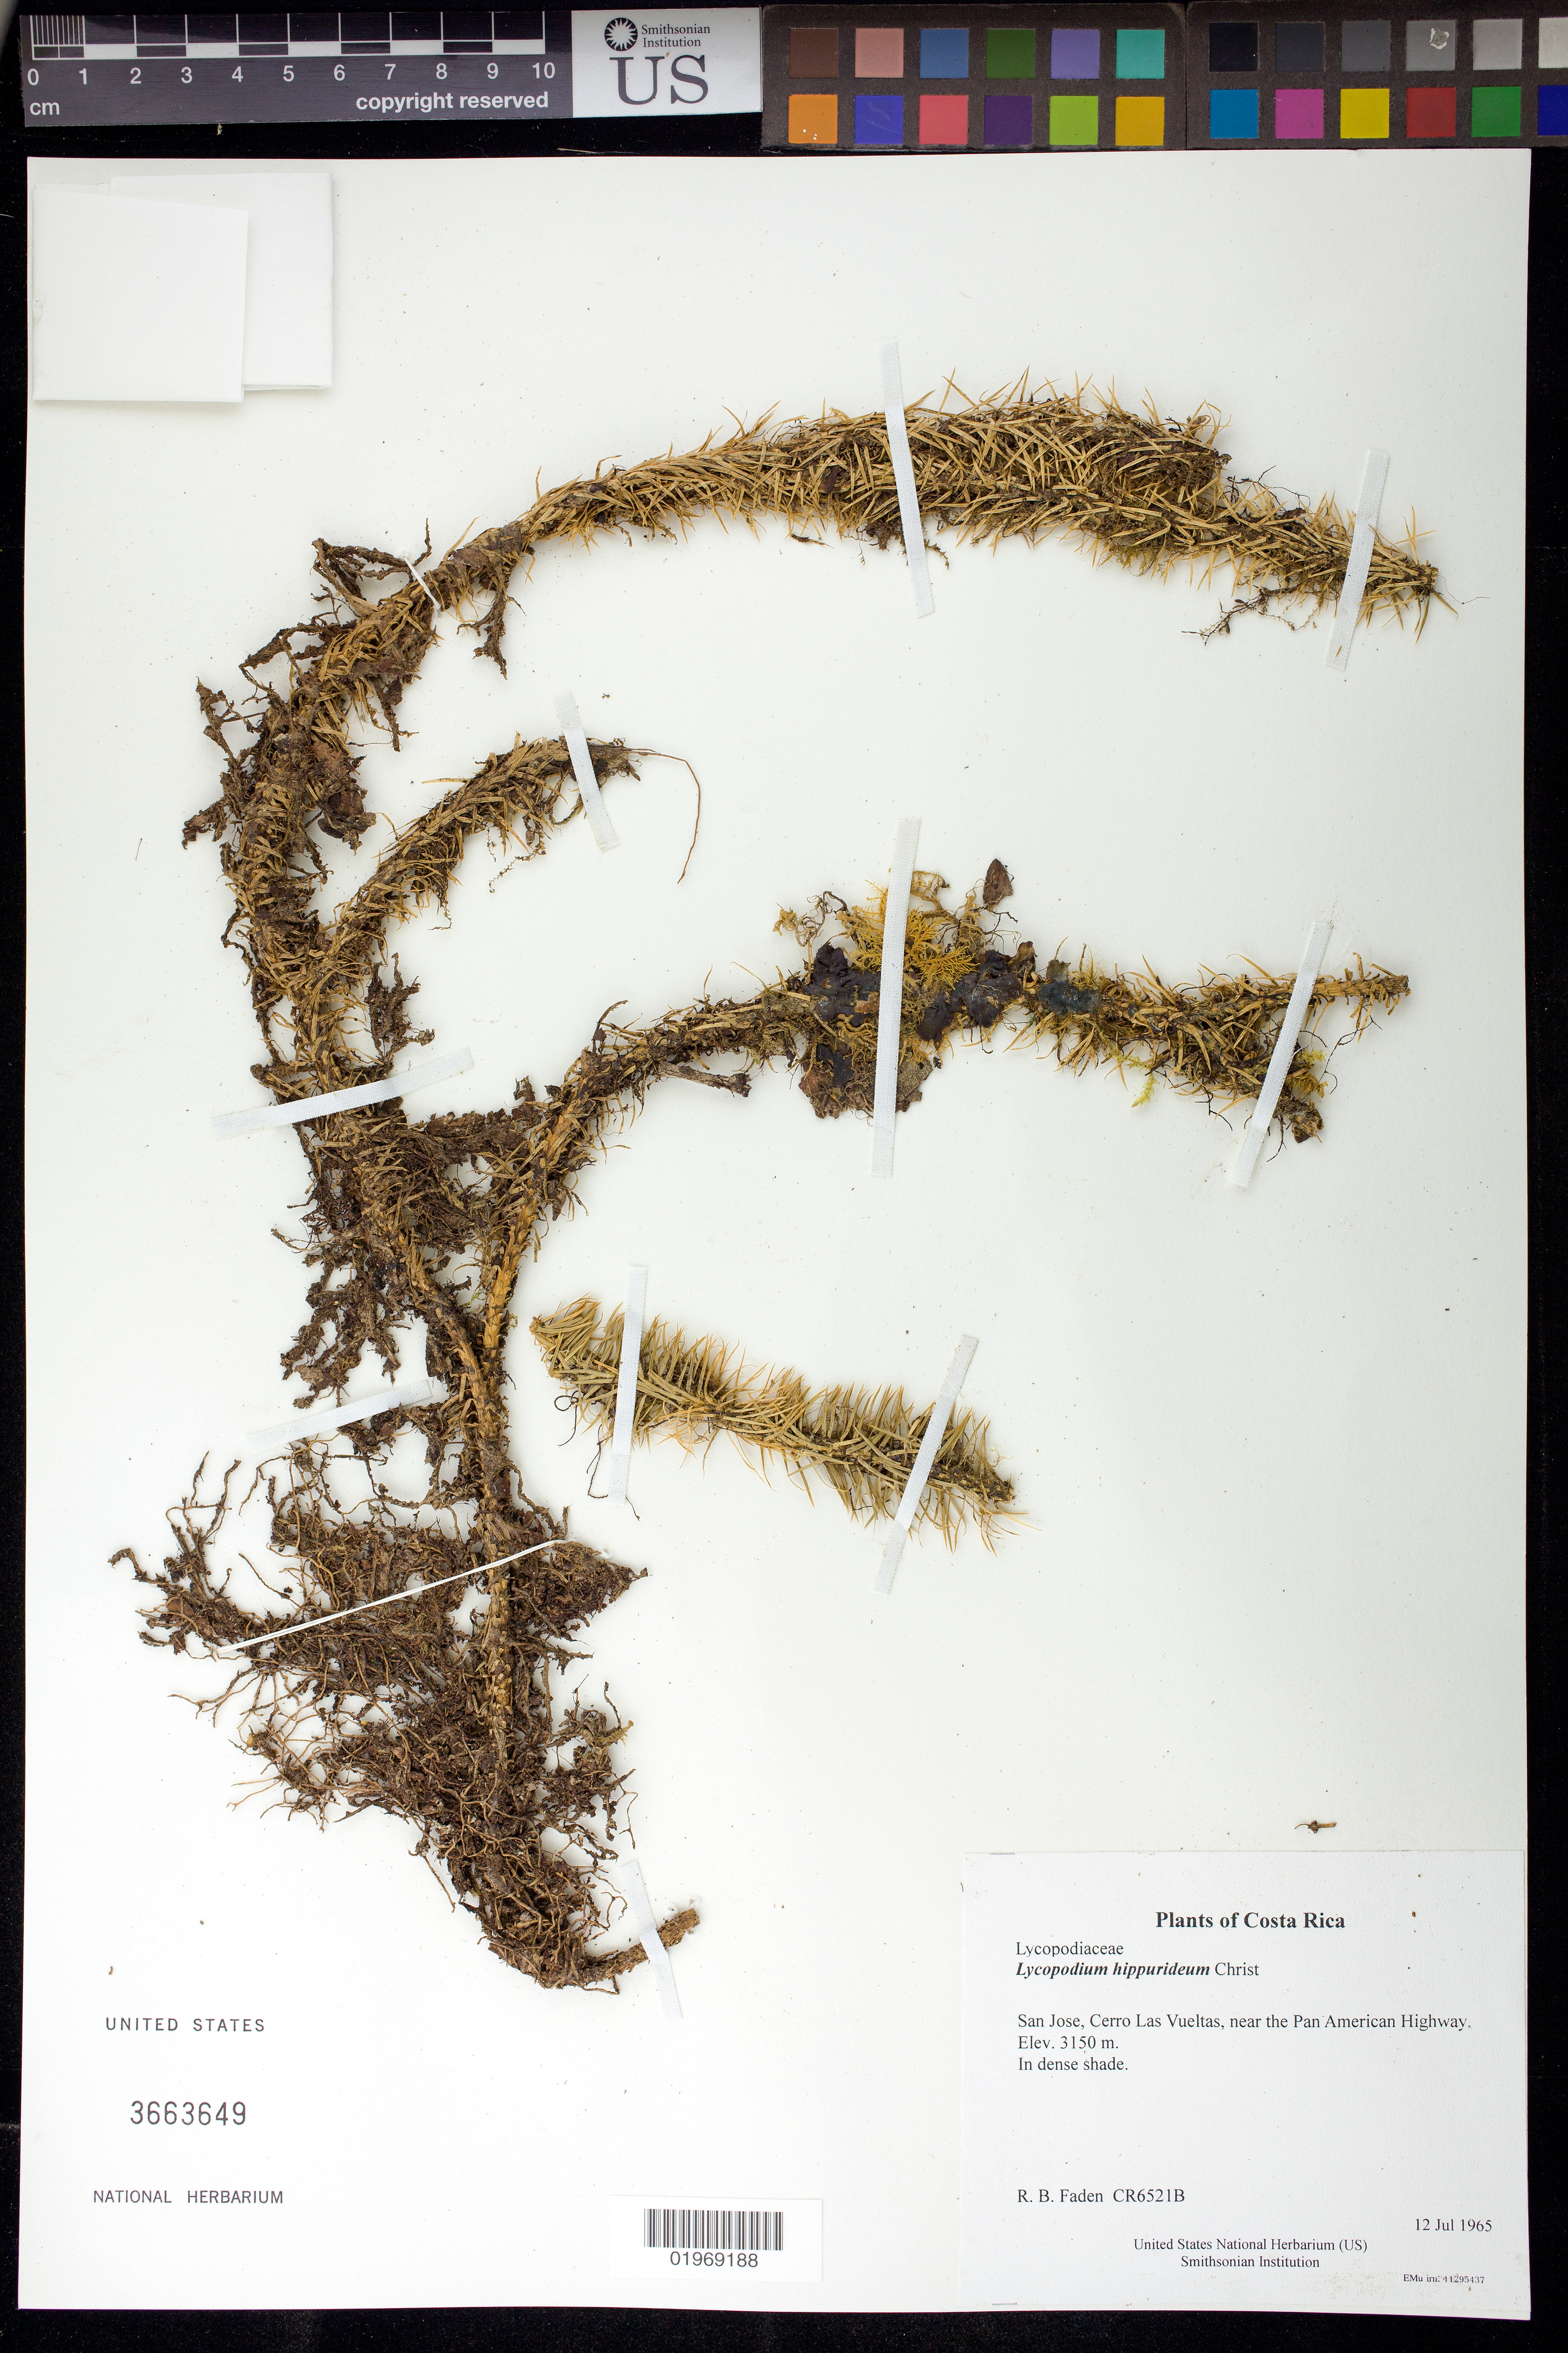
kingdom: Plantae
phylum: Tracheophyta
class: Lycopodiopsida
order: Lycopodiales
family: Lycopodiaceae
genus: Phlegmariurus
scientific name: Phlegmariurus hippurideus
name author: (Christ) B. Øllg.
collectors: R. B. Faden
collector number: CR6521B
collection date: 1965-07-12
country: Costa Rica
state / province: San Jose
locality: Cerro Las Vueltas, near the Pan American Highway.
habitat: In dense shade.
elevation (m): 3150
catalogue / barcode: US 3663649